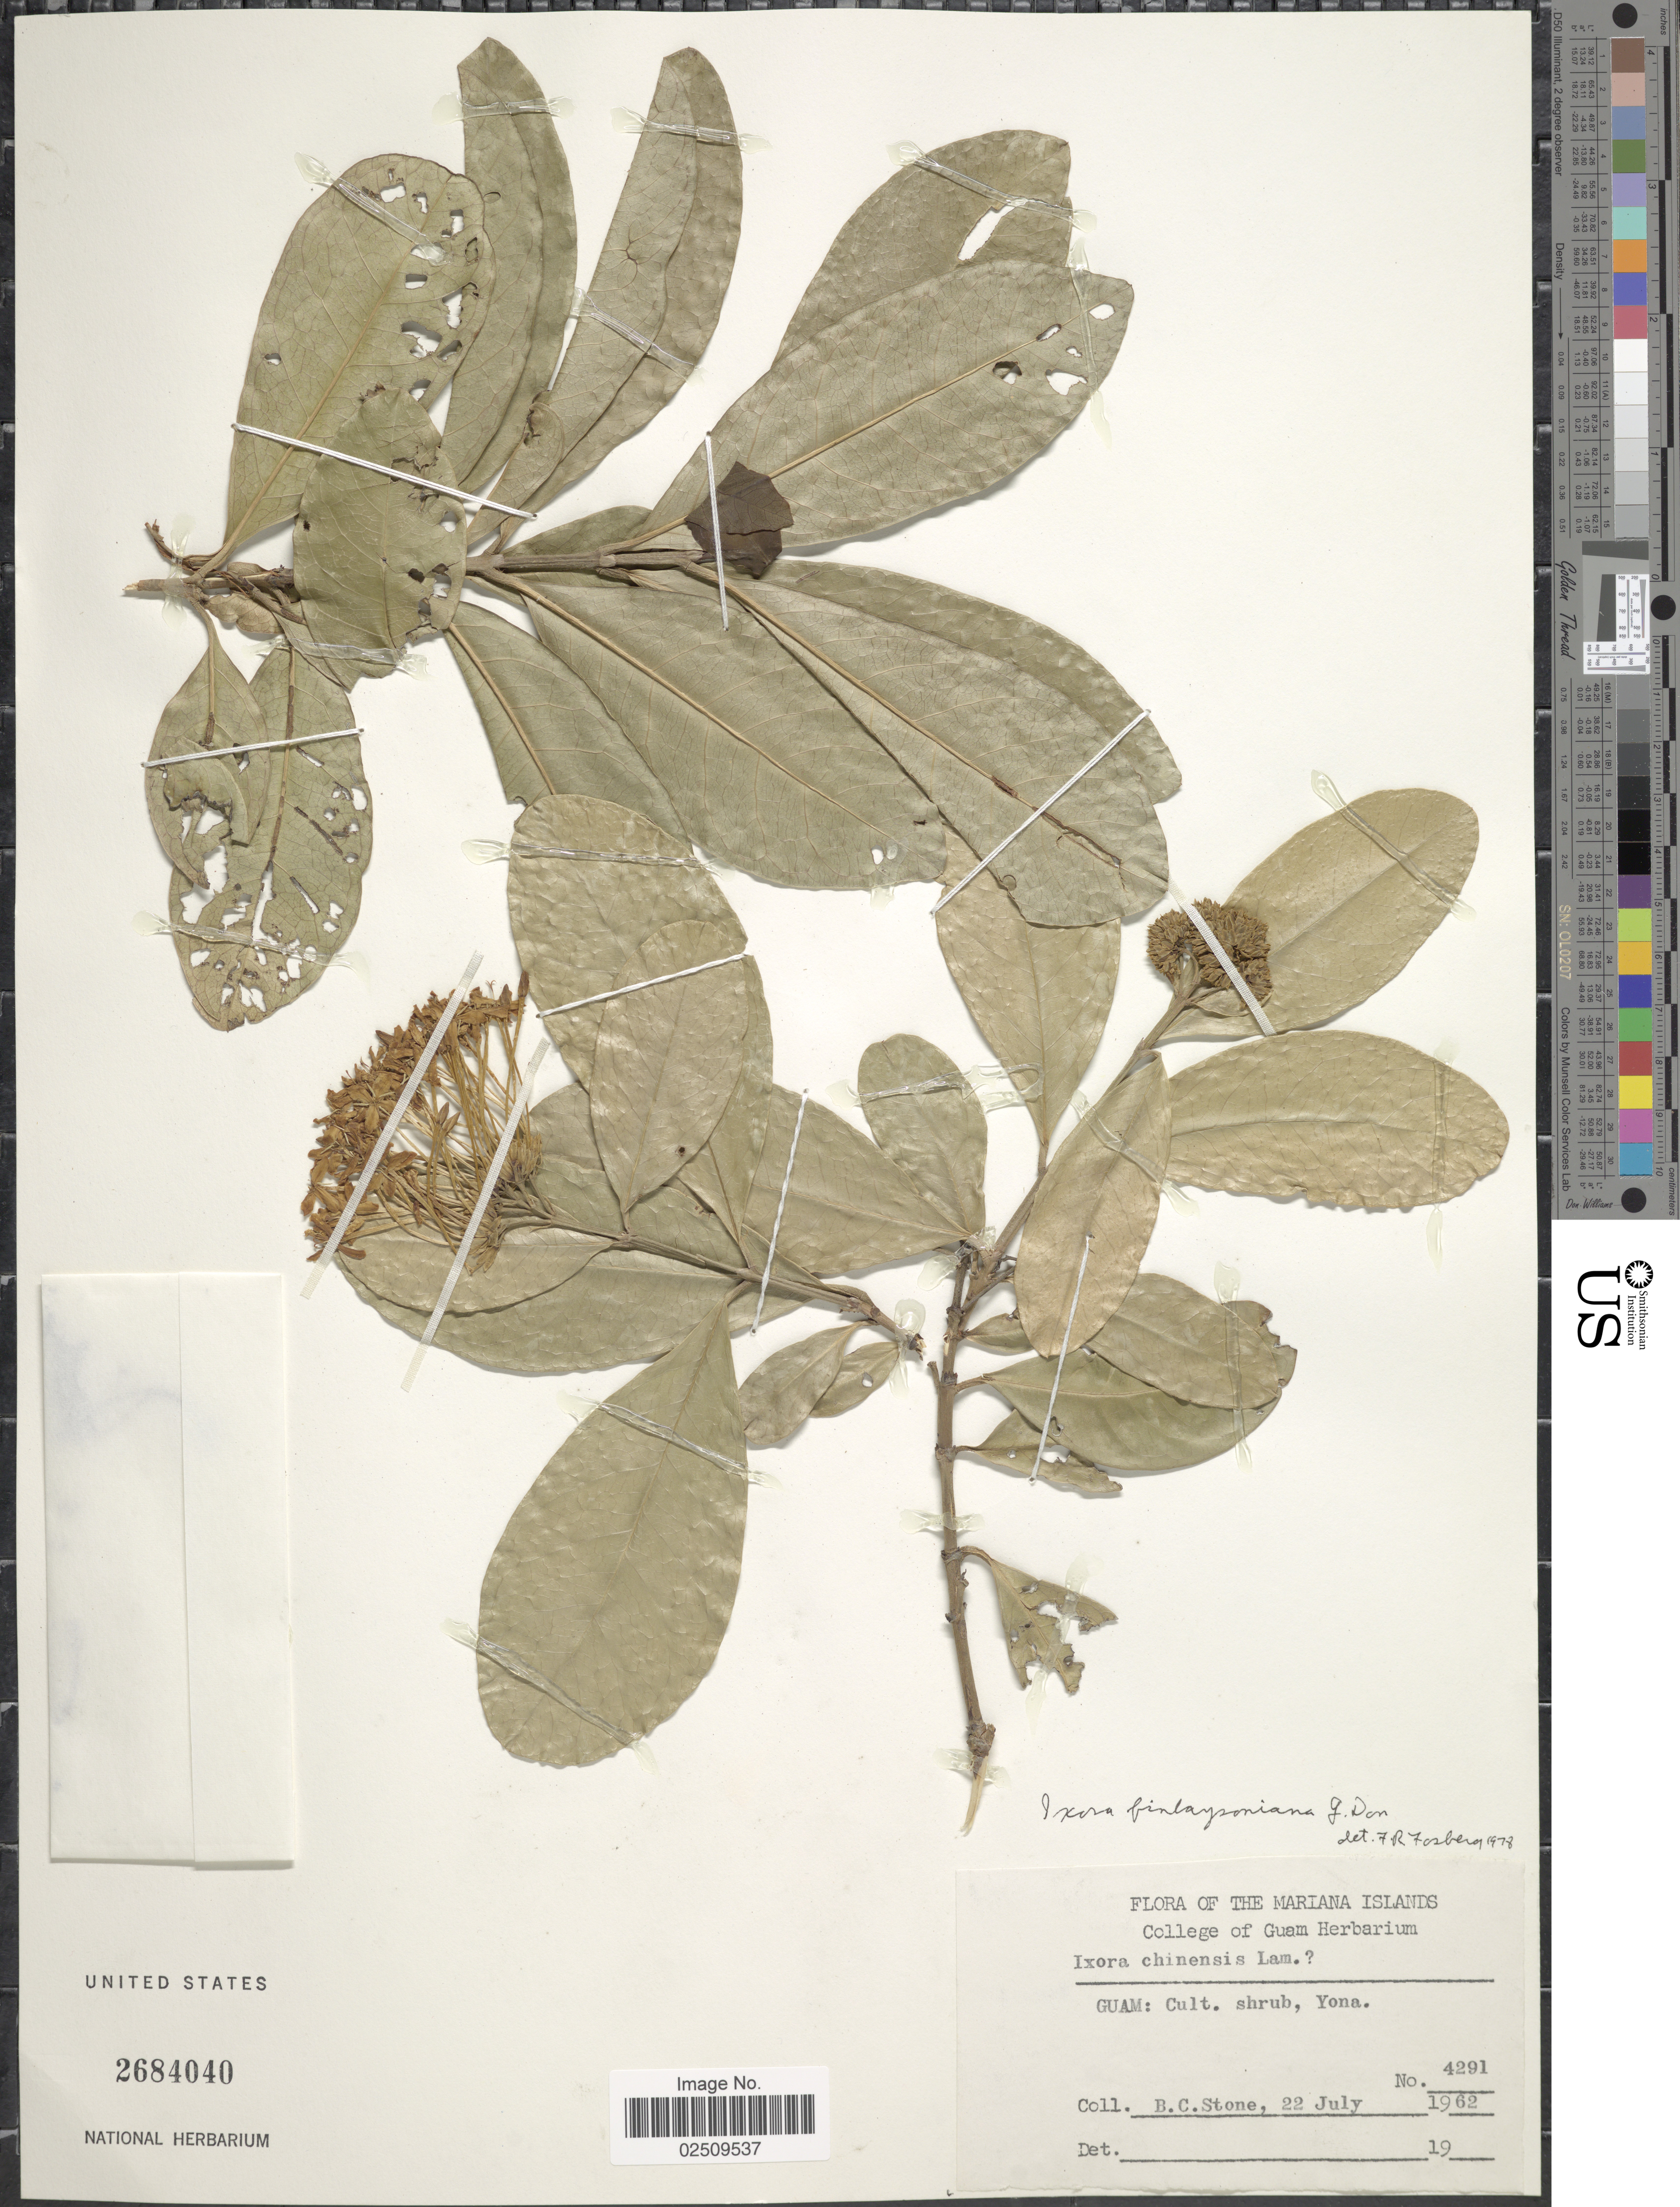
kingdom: Plantae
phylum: Tracheophyta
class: Magnoliopsida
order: Gentianales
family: Rubiaceae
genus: Ixora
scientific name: Ixora finlaysoniana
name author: Wall. ex G. Don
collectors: B. C. Stone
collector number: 4291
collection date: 1962-07-22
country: Guam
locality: The Mariana Islands, Cult. shrub, Yona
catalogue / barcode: US 2684040